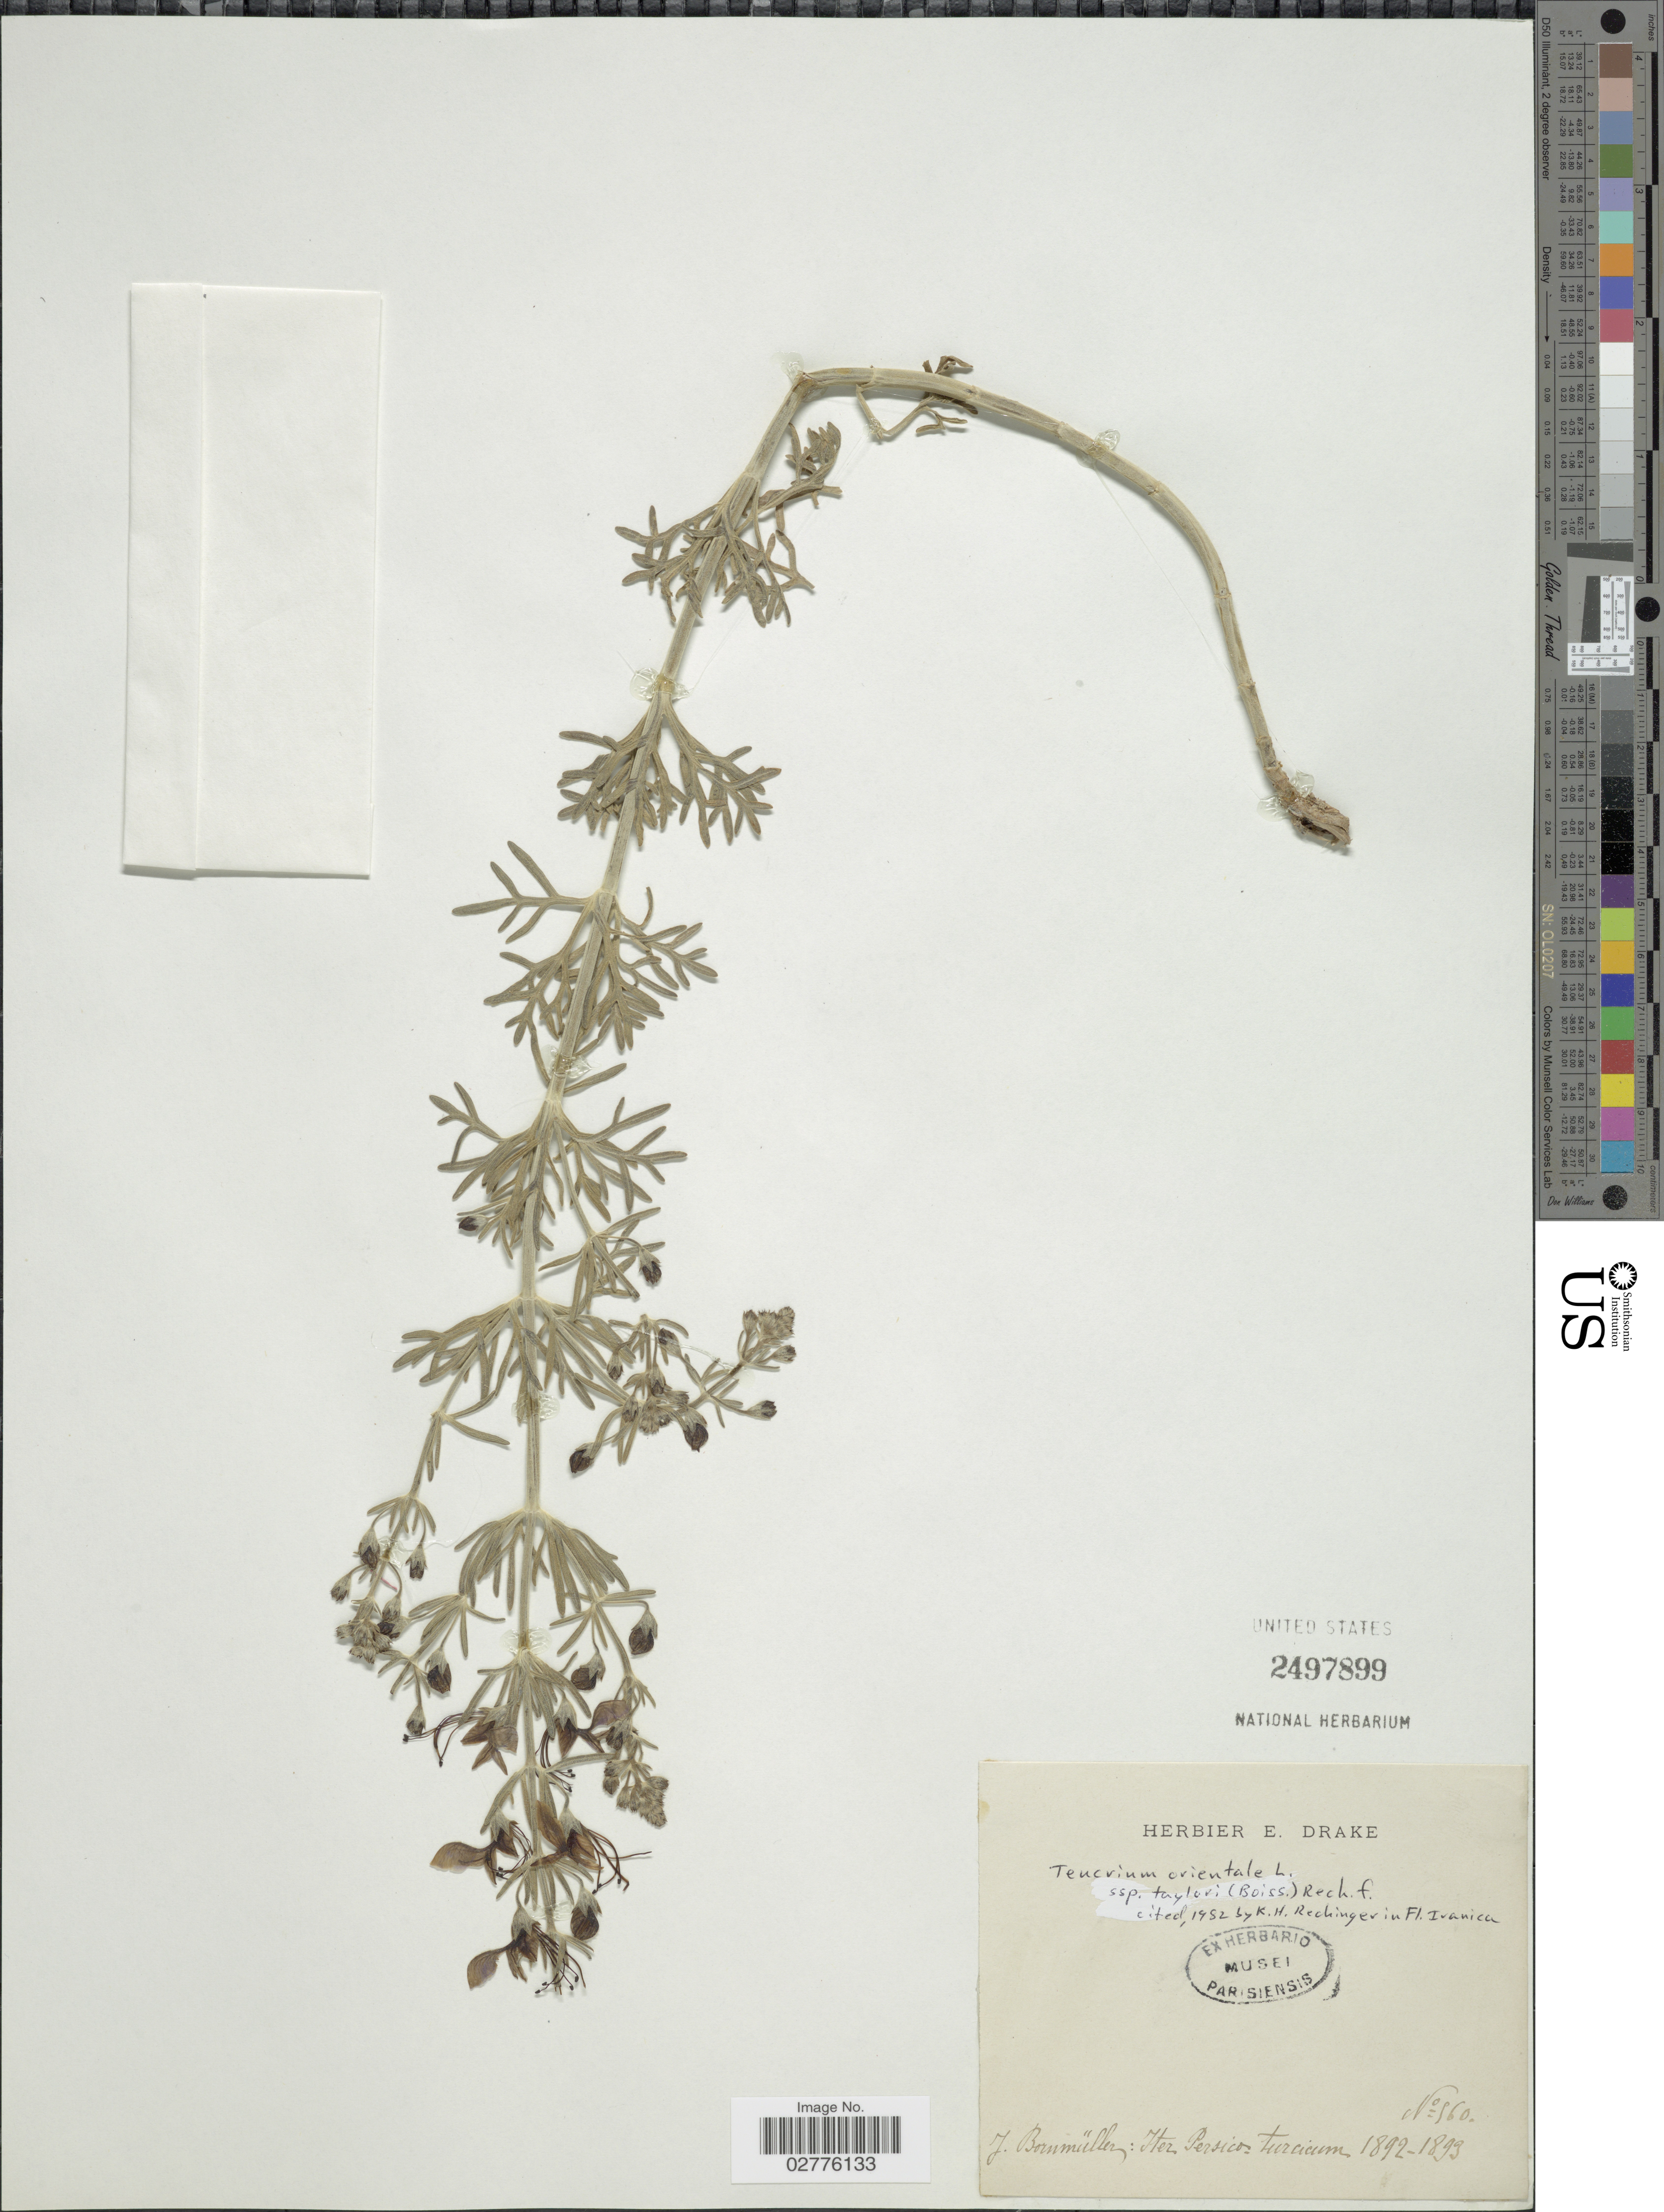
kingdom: Plantae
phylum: Tracheophyta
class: Magnoliopsida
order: Lamiales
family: Lamiaceae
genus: Teucrium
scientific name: Teucrium orientale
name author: L.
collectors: J. Bornmüller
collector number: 560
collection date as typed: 1893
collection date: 1892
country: Iran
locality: Persico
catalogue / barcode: US 2497899